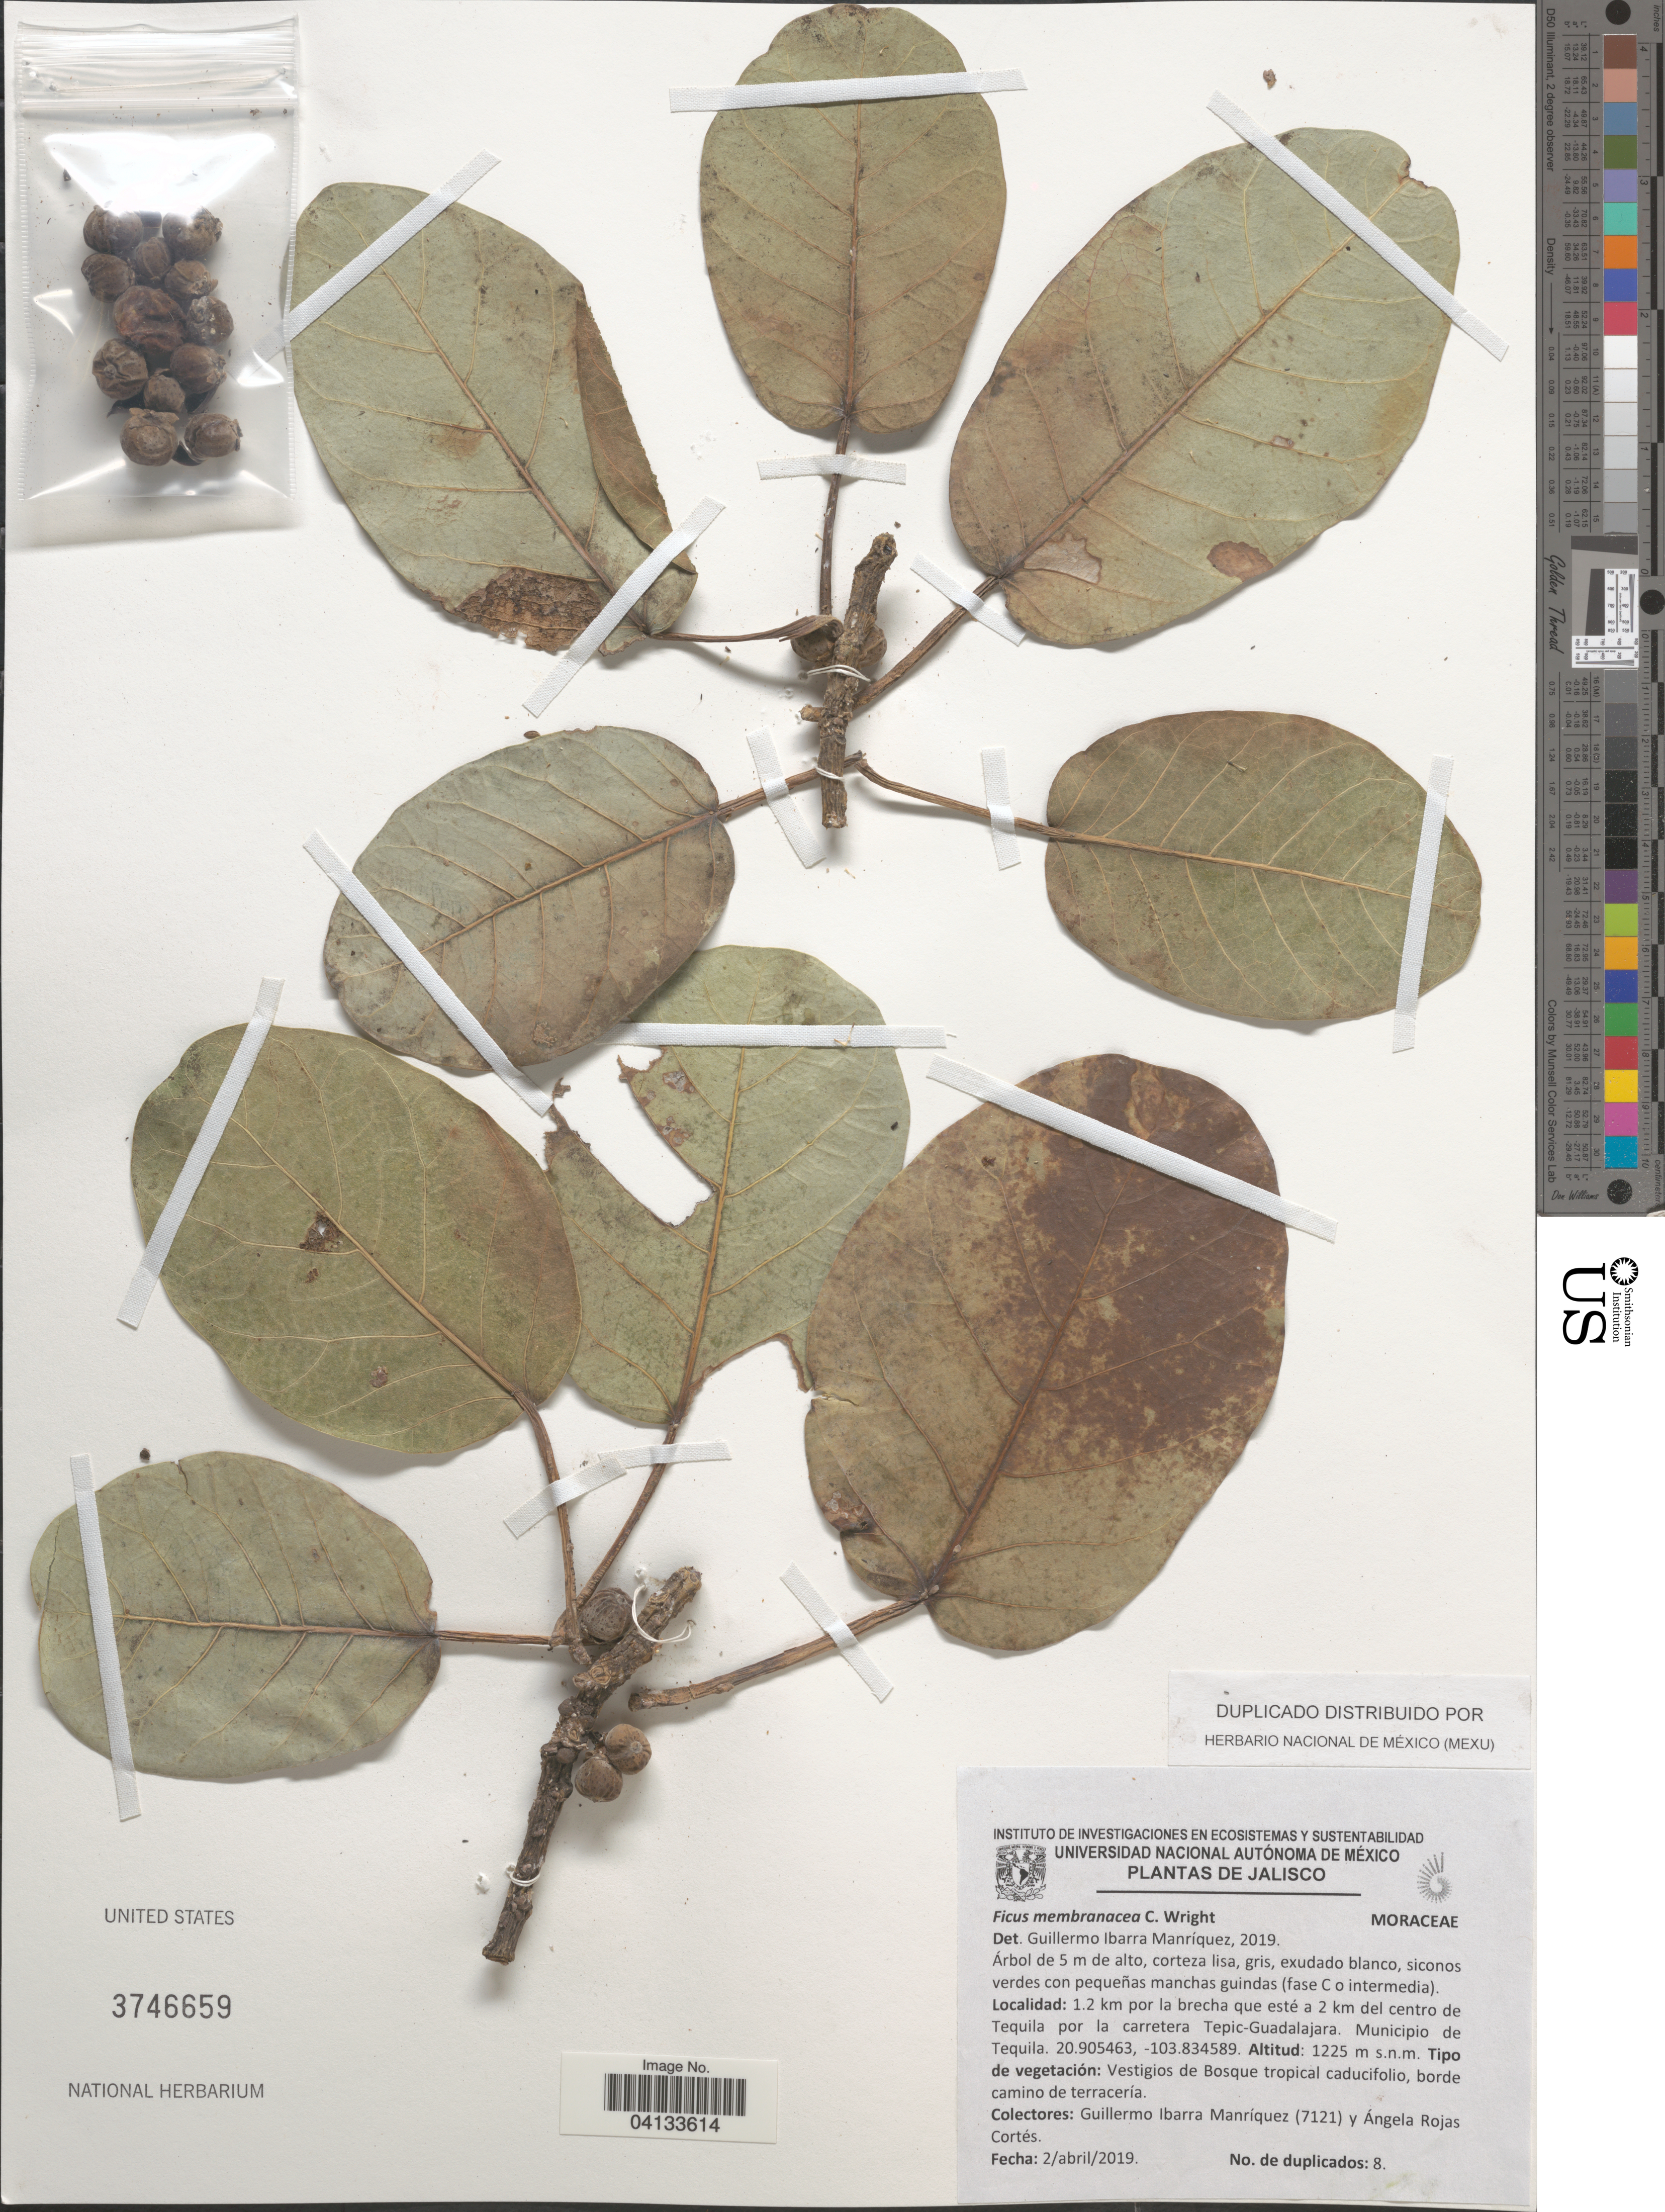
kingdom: Plantae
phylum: Tracheophyta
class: Magnoliopsida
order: Rosales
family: Moraceae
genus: Ficus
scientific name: Ficus membranacea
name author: C. Wright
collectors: G. Ibarra-Manríquez & A. Rojas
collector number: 7121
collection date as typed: Transcribed d/m/y: 2/4/2019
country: Mexico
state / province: Jalisco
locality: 1.2 km por la brecha que esté a 2 km del centro de Tequila por la carretera Tepic-Guadalajara. Municipio de Tequila.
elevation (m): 1225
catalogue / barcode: US 3746659